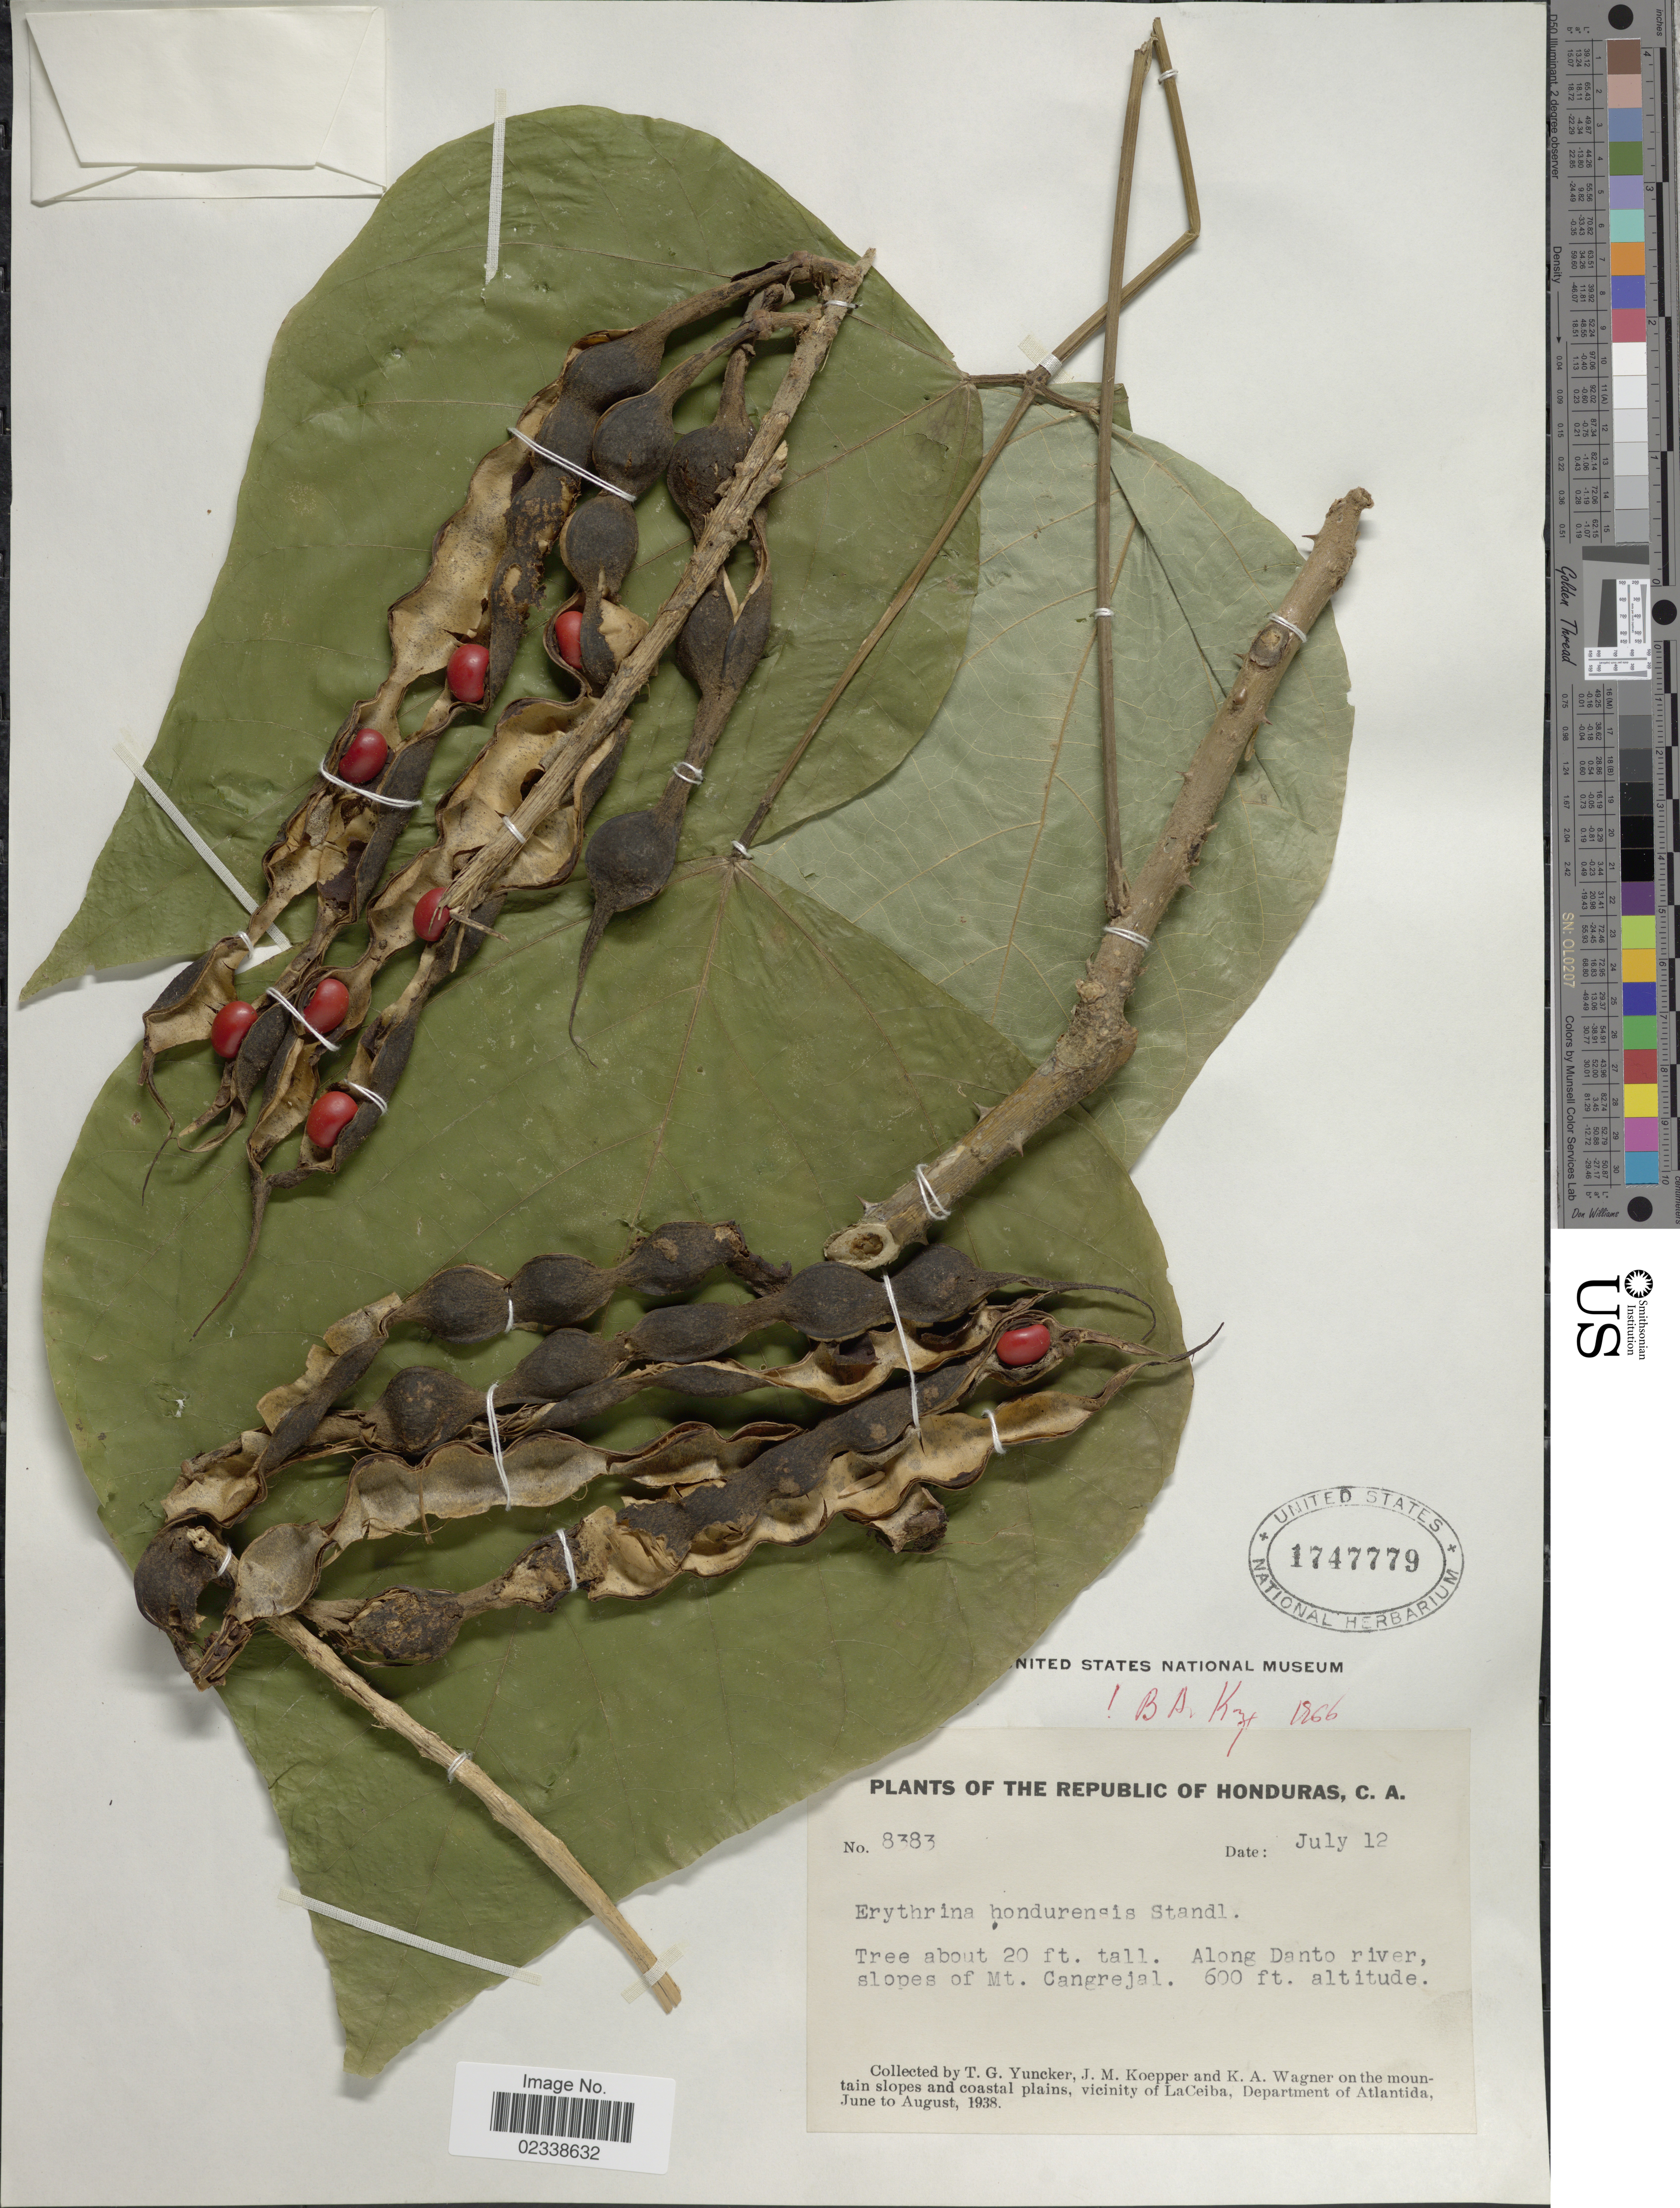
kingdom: Plantae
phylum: Tracheophyta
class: Magnoliopsida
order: Fabales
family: Fabaceae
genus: Erythrina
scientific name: Erythrina hondurensis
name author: Standl.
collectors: T. G. Yuncker, J. M. Koepper & K. A. Wagner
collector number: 8383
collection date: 1938-07-12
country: Honduras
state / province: Atlántida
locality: vicinity of LaCeiba, along Danto river, slopes of Mt. Cangrejal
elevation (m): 600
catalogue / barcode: US 1747779